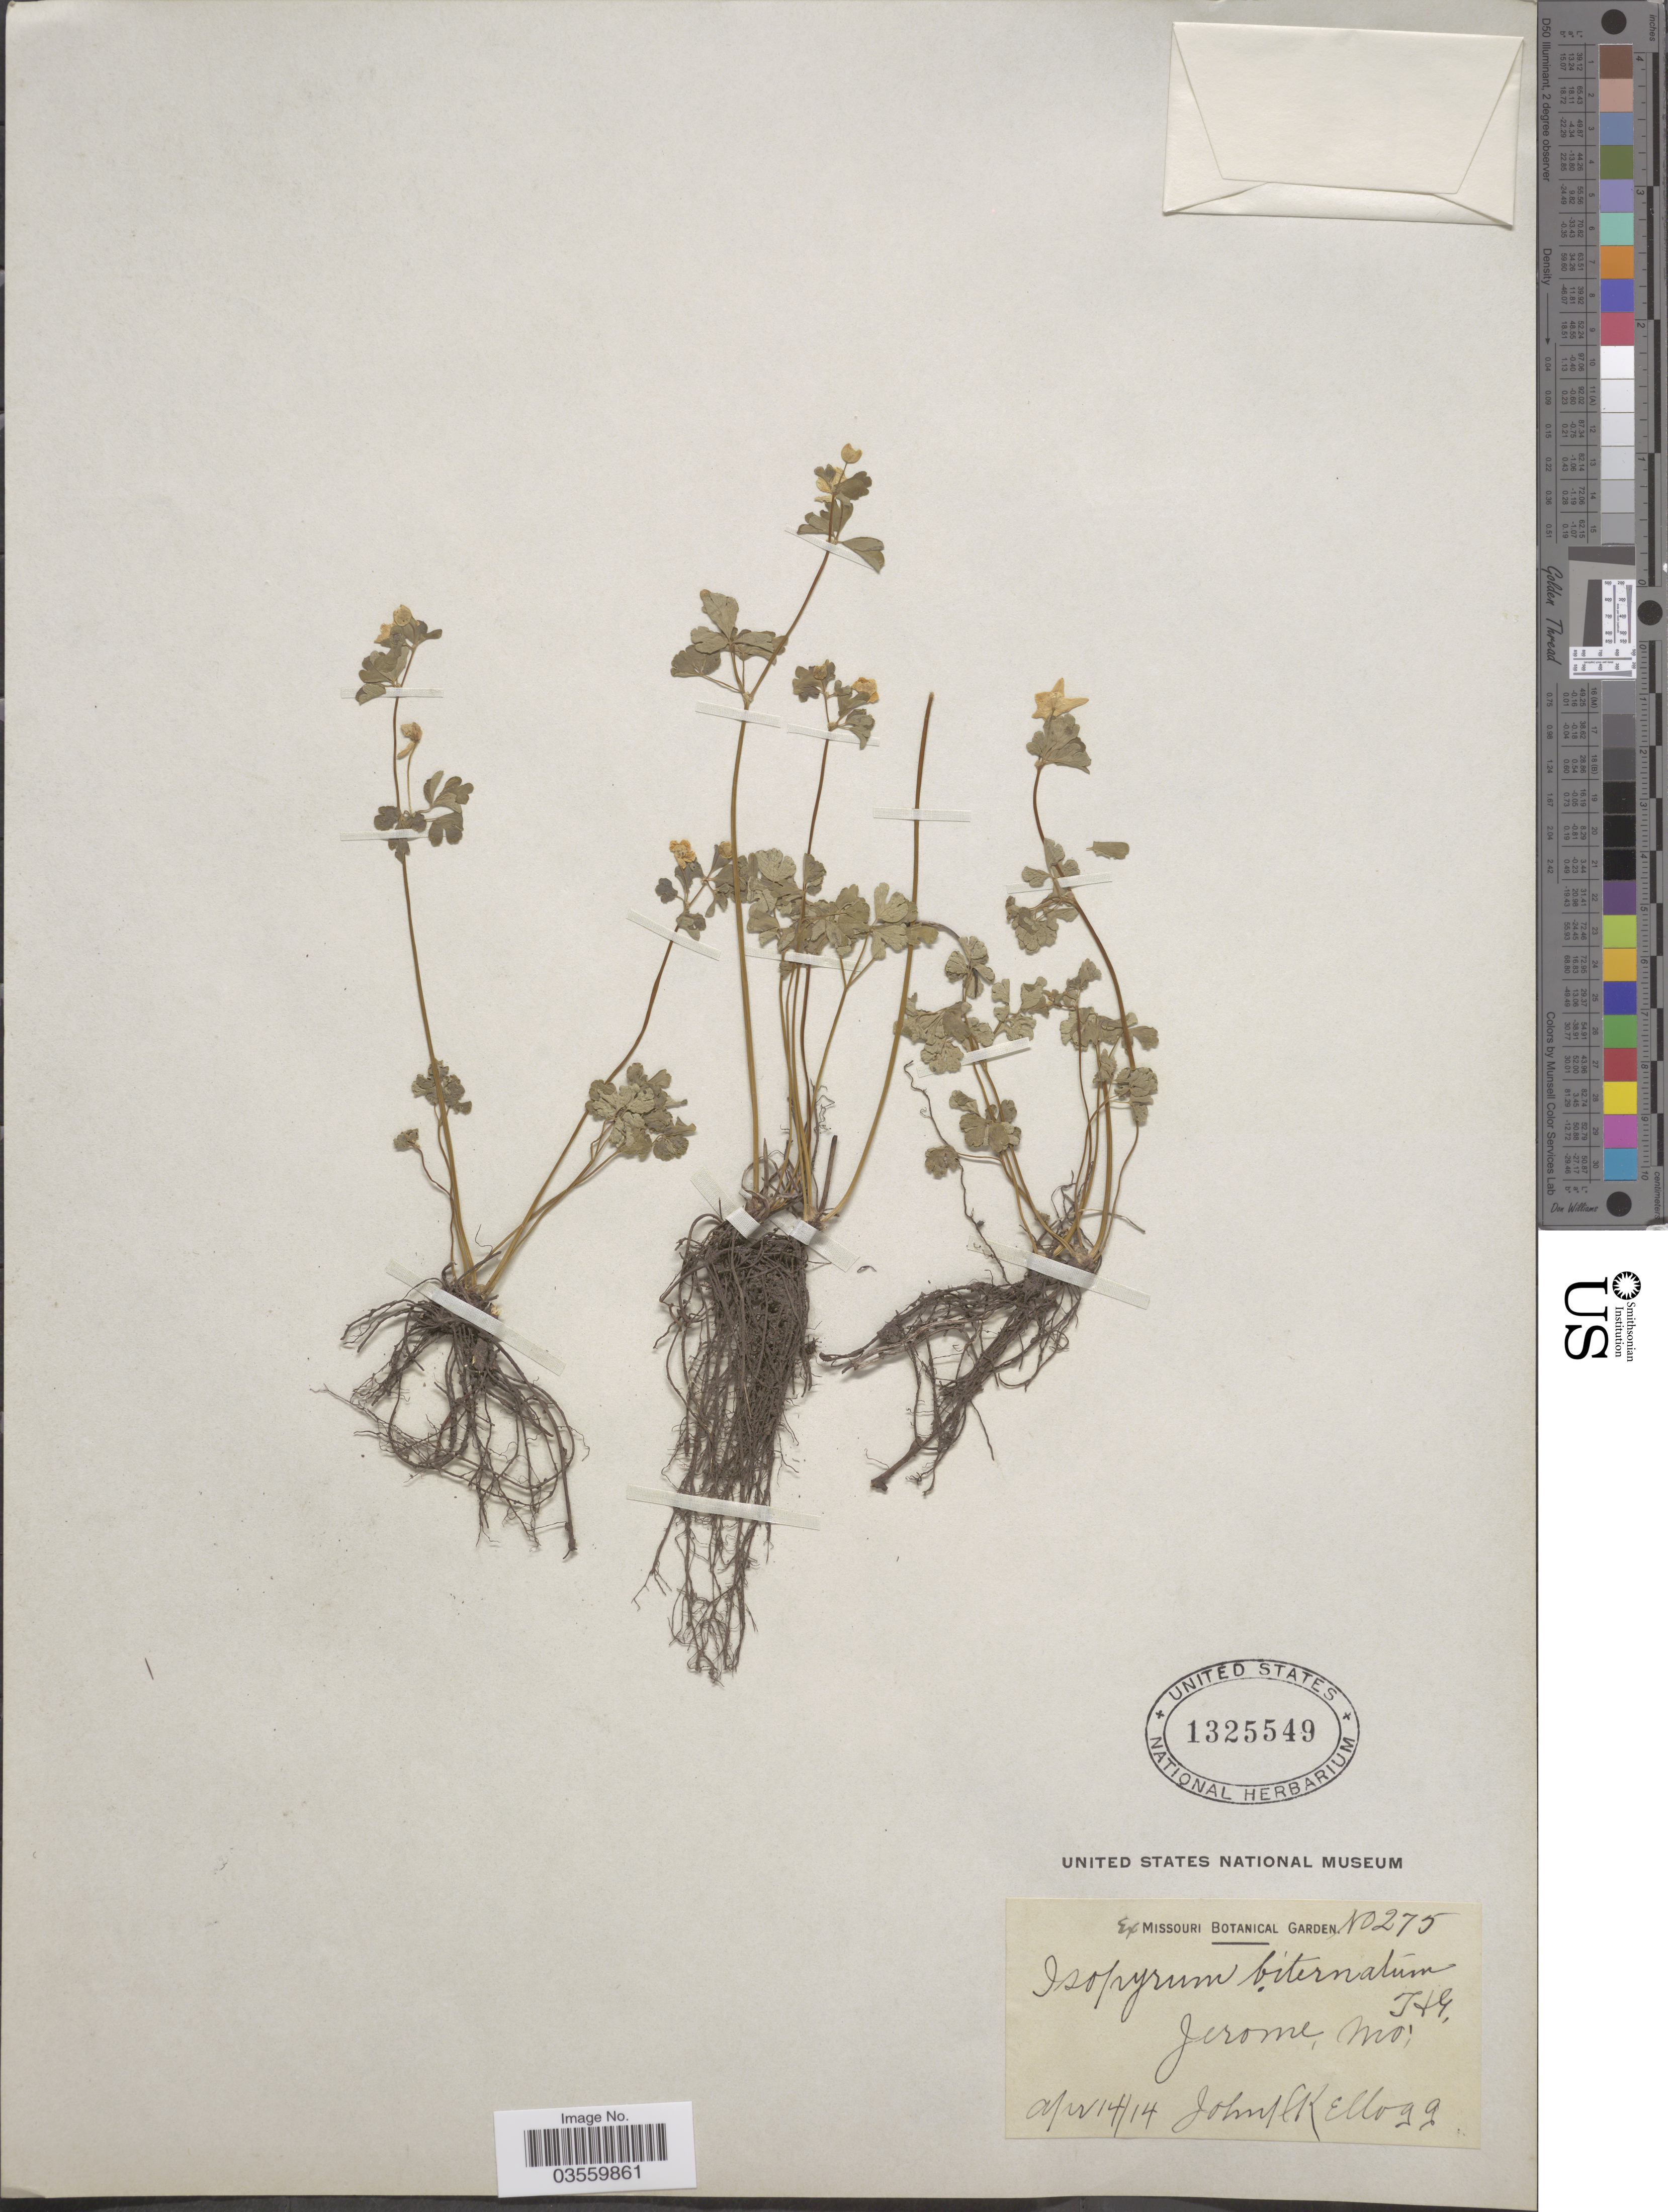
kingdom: Plantae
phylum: Tracheophyta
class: Magnoliopsida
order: Ranunculales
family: Ranunculaceae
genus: Enemion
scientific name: Enemion biternatum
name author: (Torr. & A. Gray) Raf.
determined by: Strong, Mark T., (BOT), Smithsonian Institution - National Museum of Natural History (UNITED STATES)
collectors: J. H. Kellogg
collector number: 275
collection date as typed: Transcribed d/m/y: 14/4/14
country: United States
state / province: Missouri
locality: Jerome.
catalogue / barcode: US 1325549